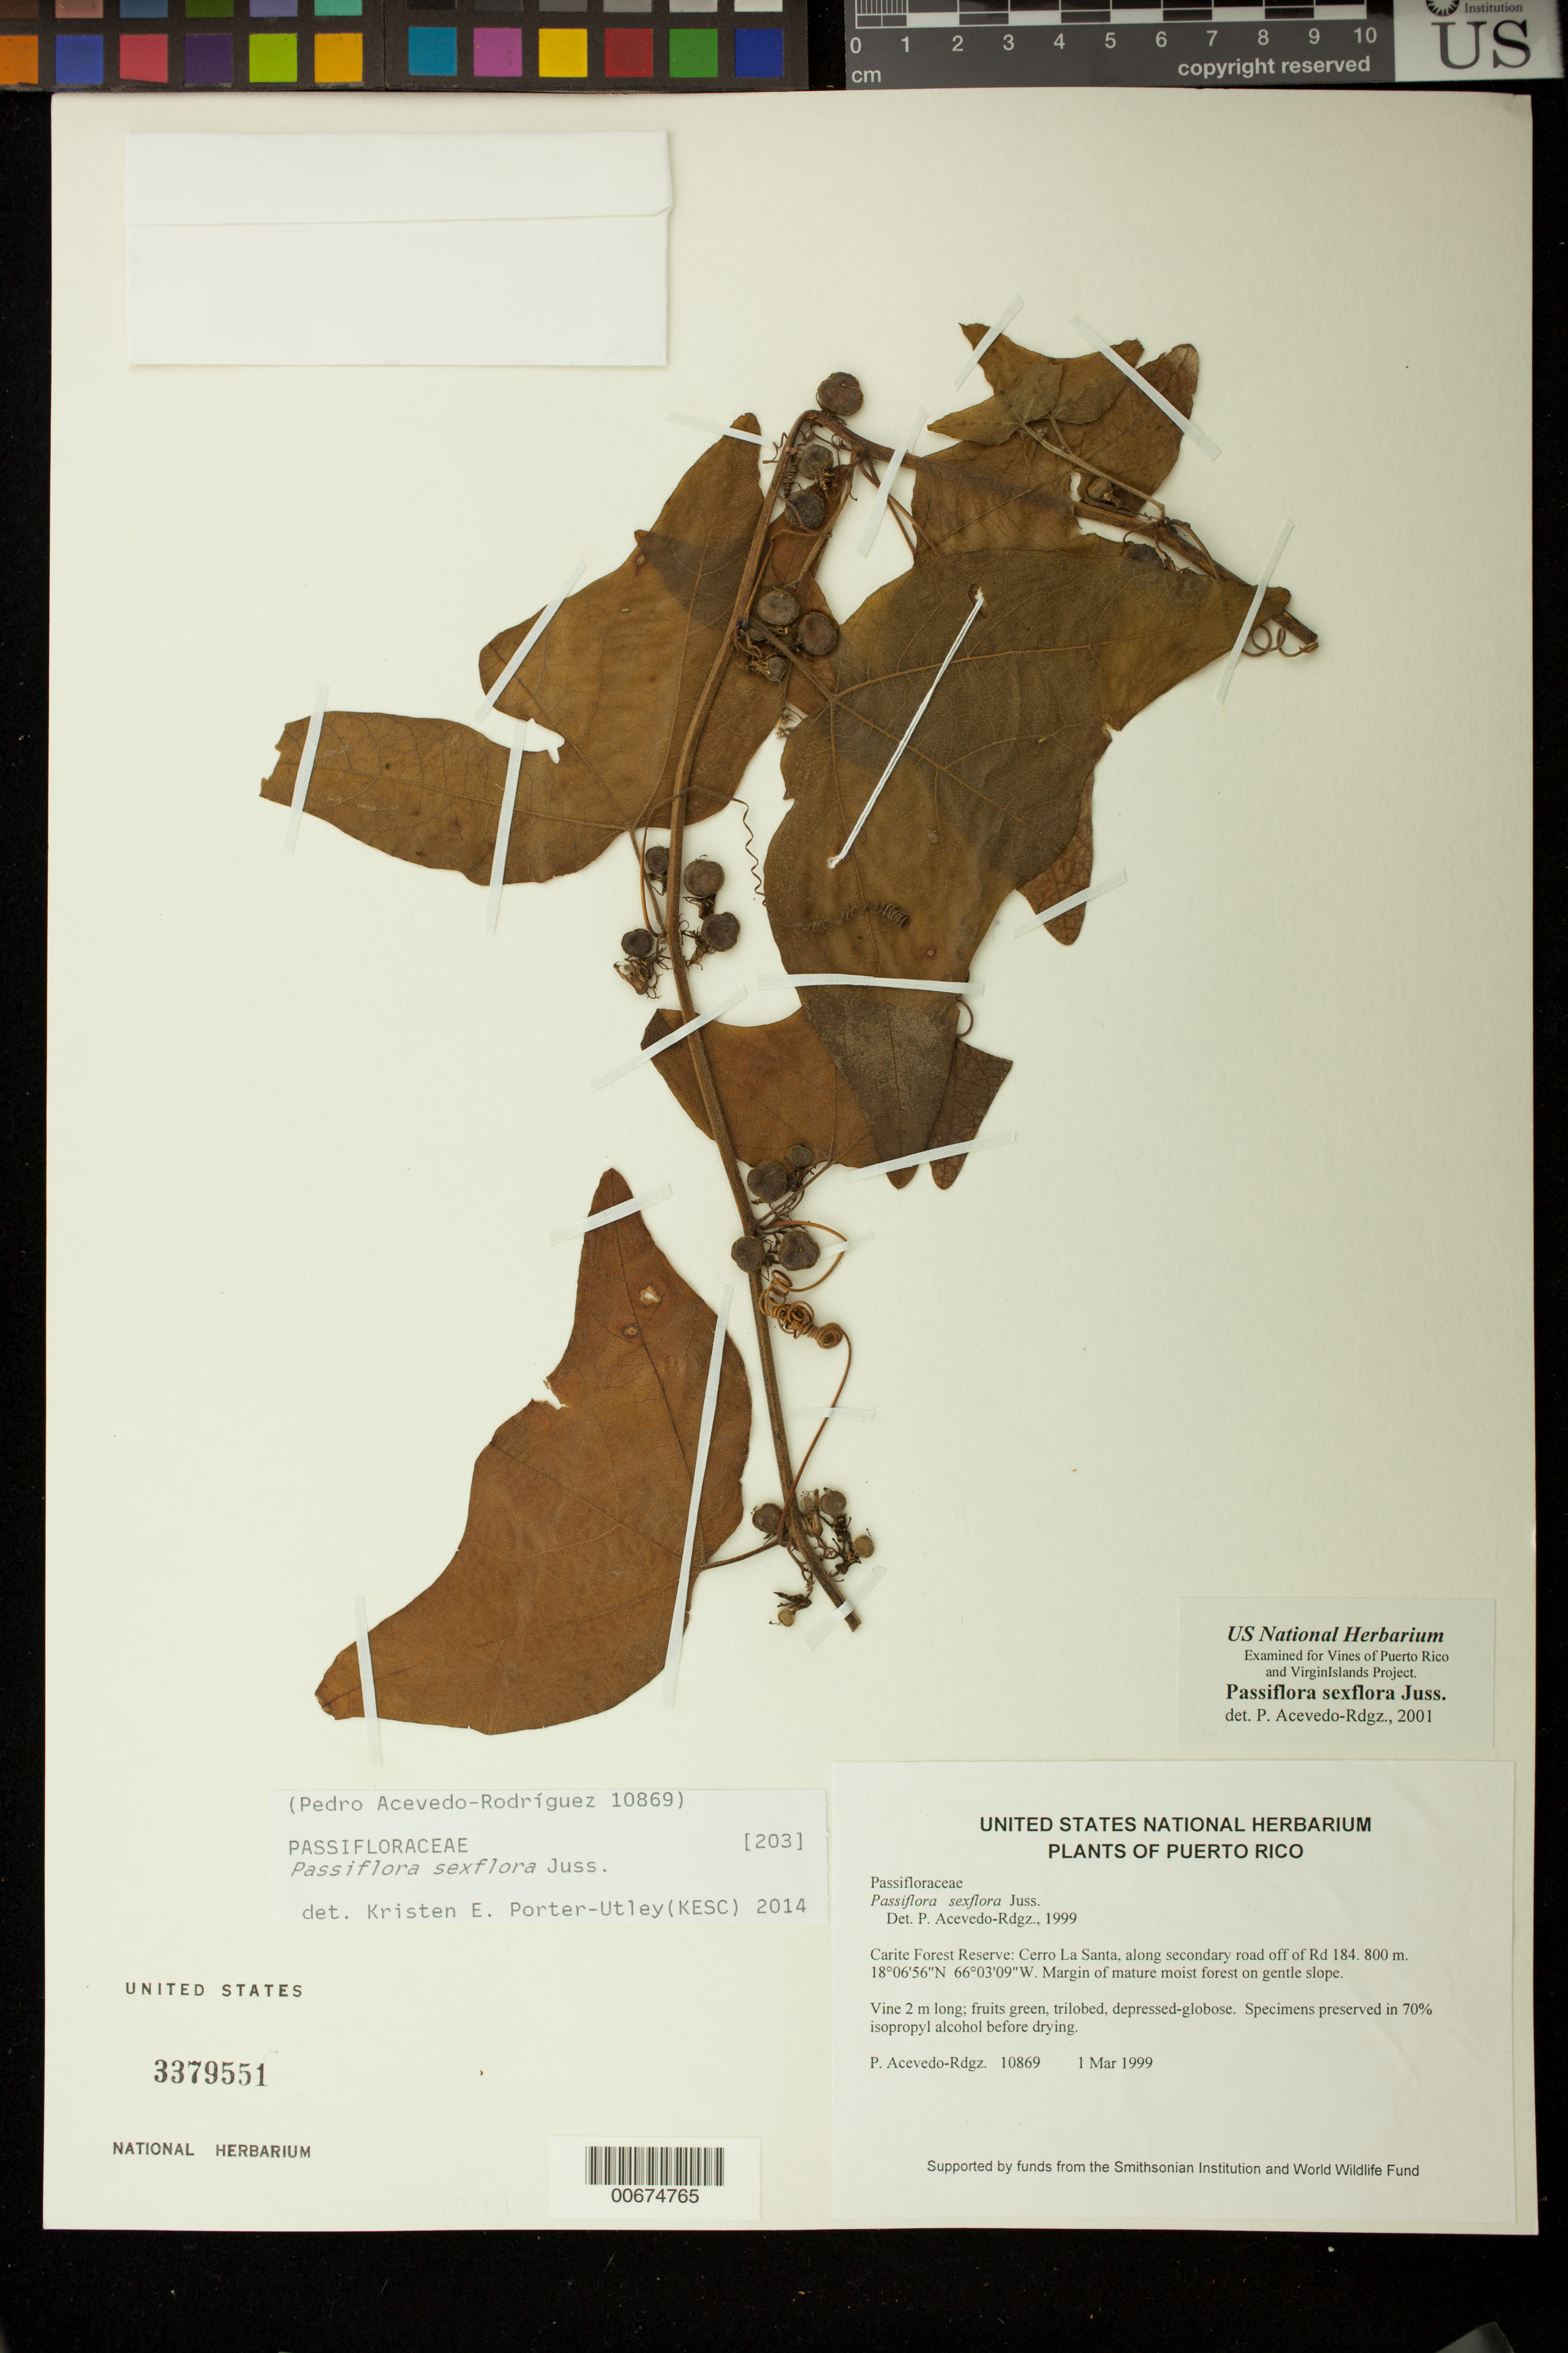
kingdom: Plantae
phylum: Tracheophyta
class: Magnoliopsida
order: Malpighiales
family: Passifloraceae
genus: Passiflora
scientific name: Passiflora sexflora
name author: Juss.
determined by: Acevedo-Rodríguez, P., (BOT), Smithsonian Institution - National Museum of Natural History (UNITED STATES)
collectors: P. Acevedo-Rodr.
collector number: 10869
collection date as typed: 01 Mar 1999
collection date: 1999-03-01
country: Puerto Rico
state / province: San Lorenzo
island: Puerto Rico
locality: Cayey; Carite Forest Reserve: Cerro La Santa, along secondary road off of Rd 184.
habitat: Margin of mature moist forest on gentle slope.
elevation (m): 800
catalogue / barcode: US 3379551